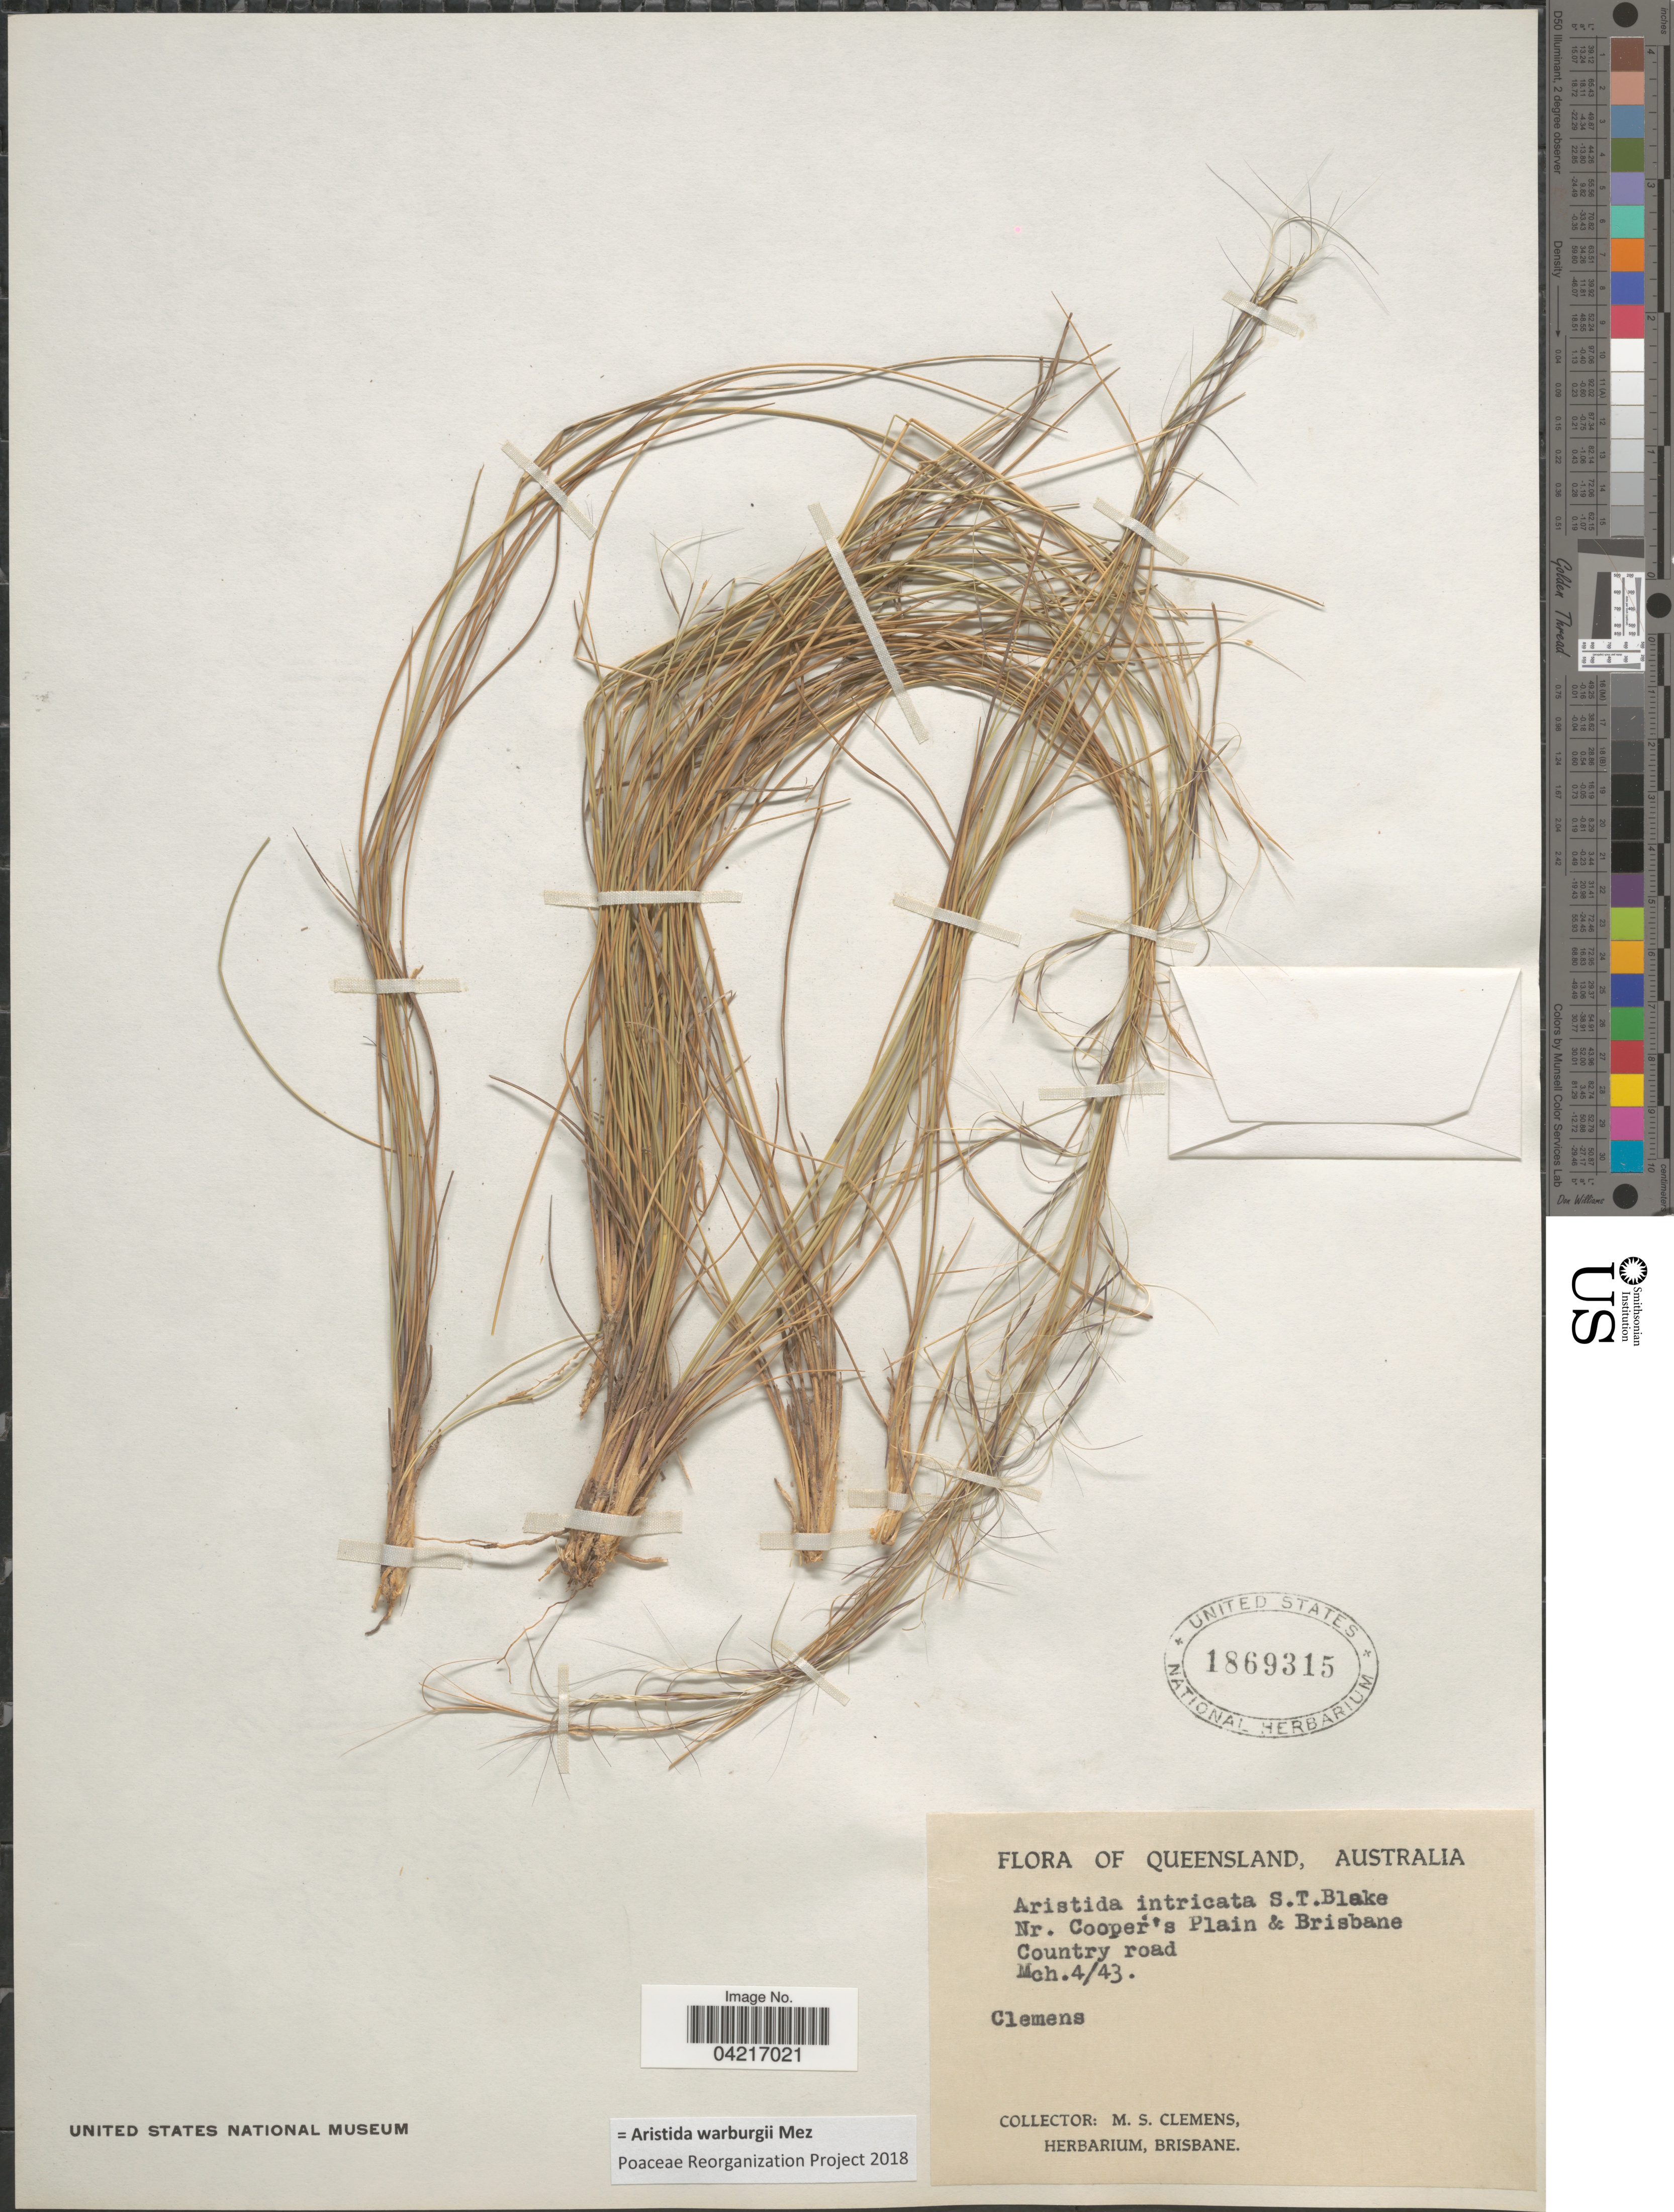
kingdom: Plantae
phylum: Tracheophyta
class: Liliopsida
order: Poales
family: Poaceae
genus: Aristida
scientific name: Aristida warburgii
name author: Mez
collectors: M. S. Clemens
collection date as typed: Transcribed d/m/y: 4/3/43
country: Australia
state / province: Queensland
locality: Nr. Cooper's Plain & Brisbane Country road.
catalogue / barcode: US 1869315